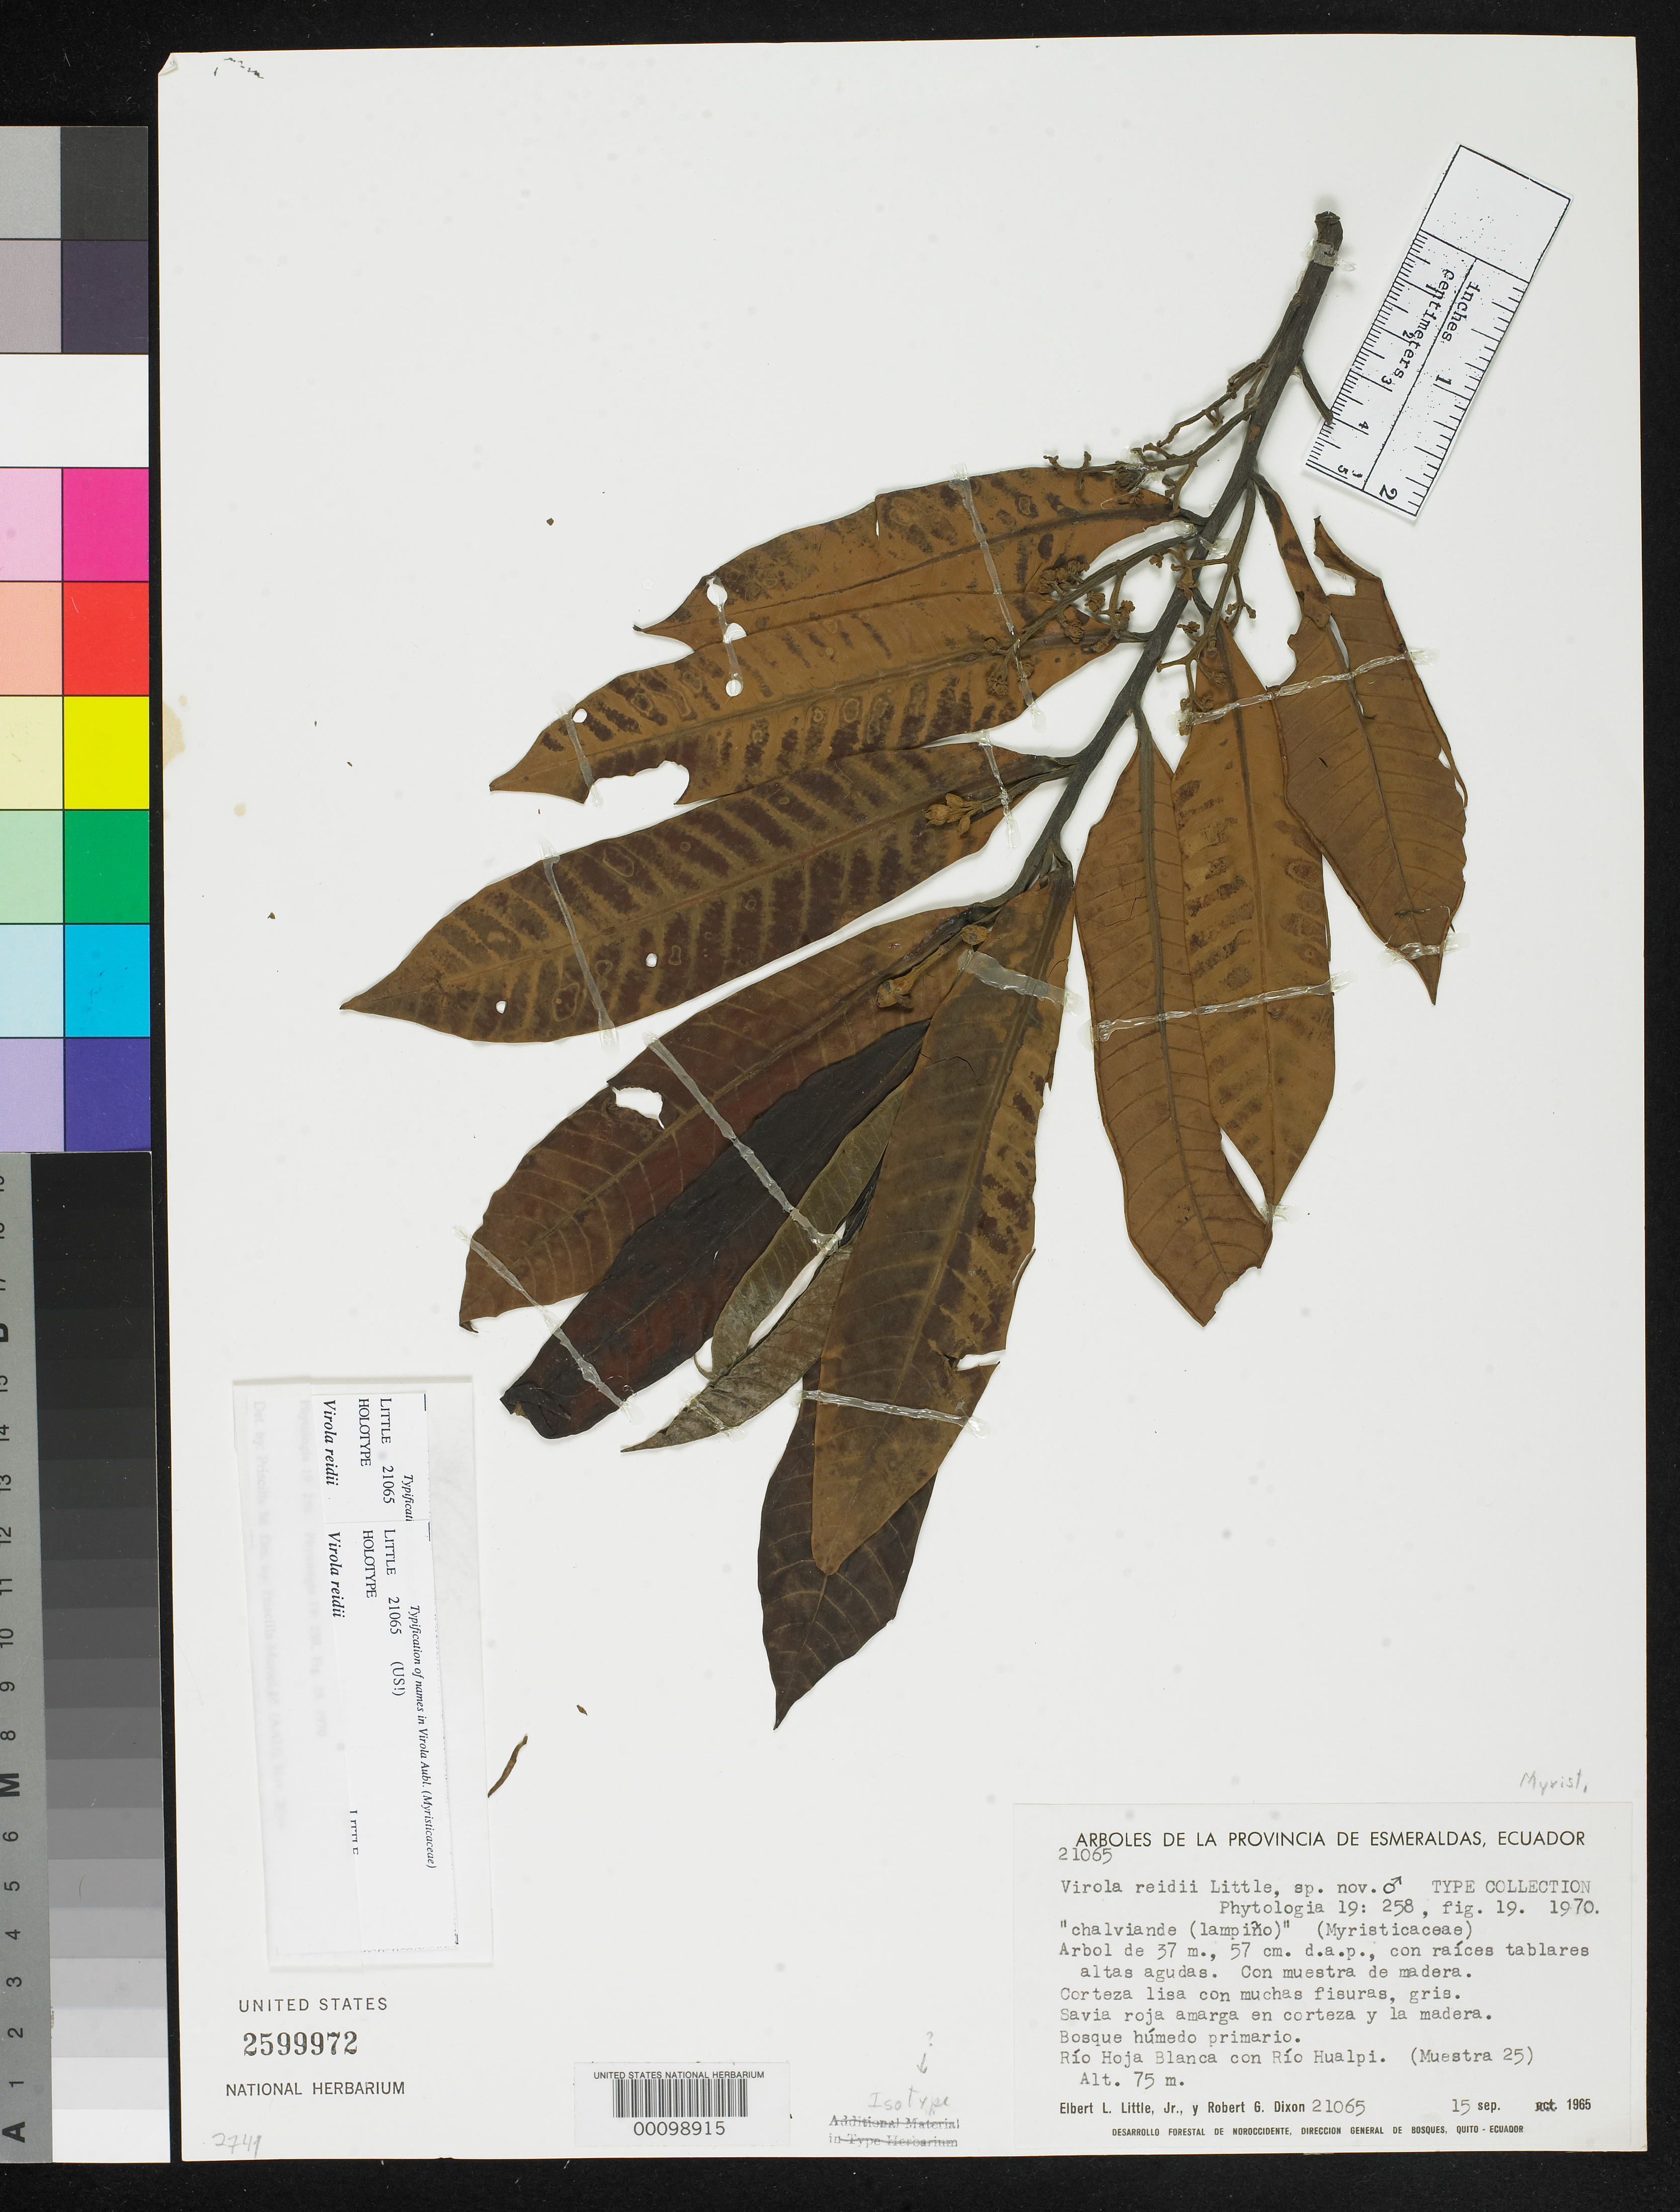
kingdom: Plantae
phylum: Tracheophyta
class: Magnoliopsida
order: Magnoliales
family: Myristicaceae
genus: Virola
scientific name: Virola reidii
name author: Little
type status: Holotype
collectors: E. L. Little & R. G. Dixon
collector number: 21065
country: Ecuador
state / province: Esmeraldas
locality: Rio Hoja Blanca con Rio Hualpi.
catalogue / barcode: US 2599972